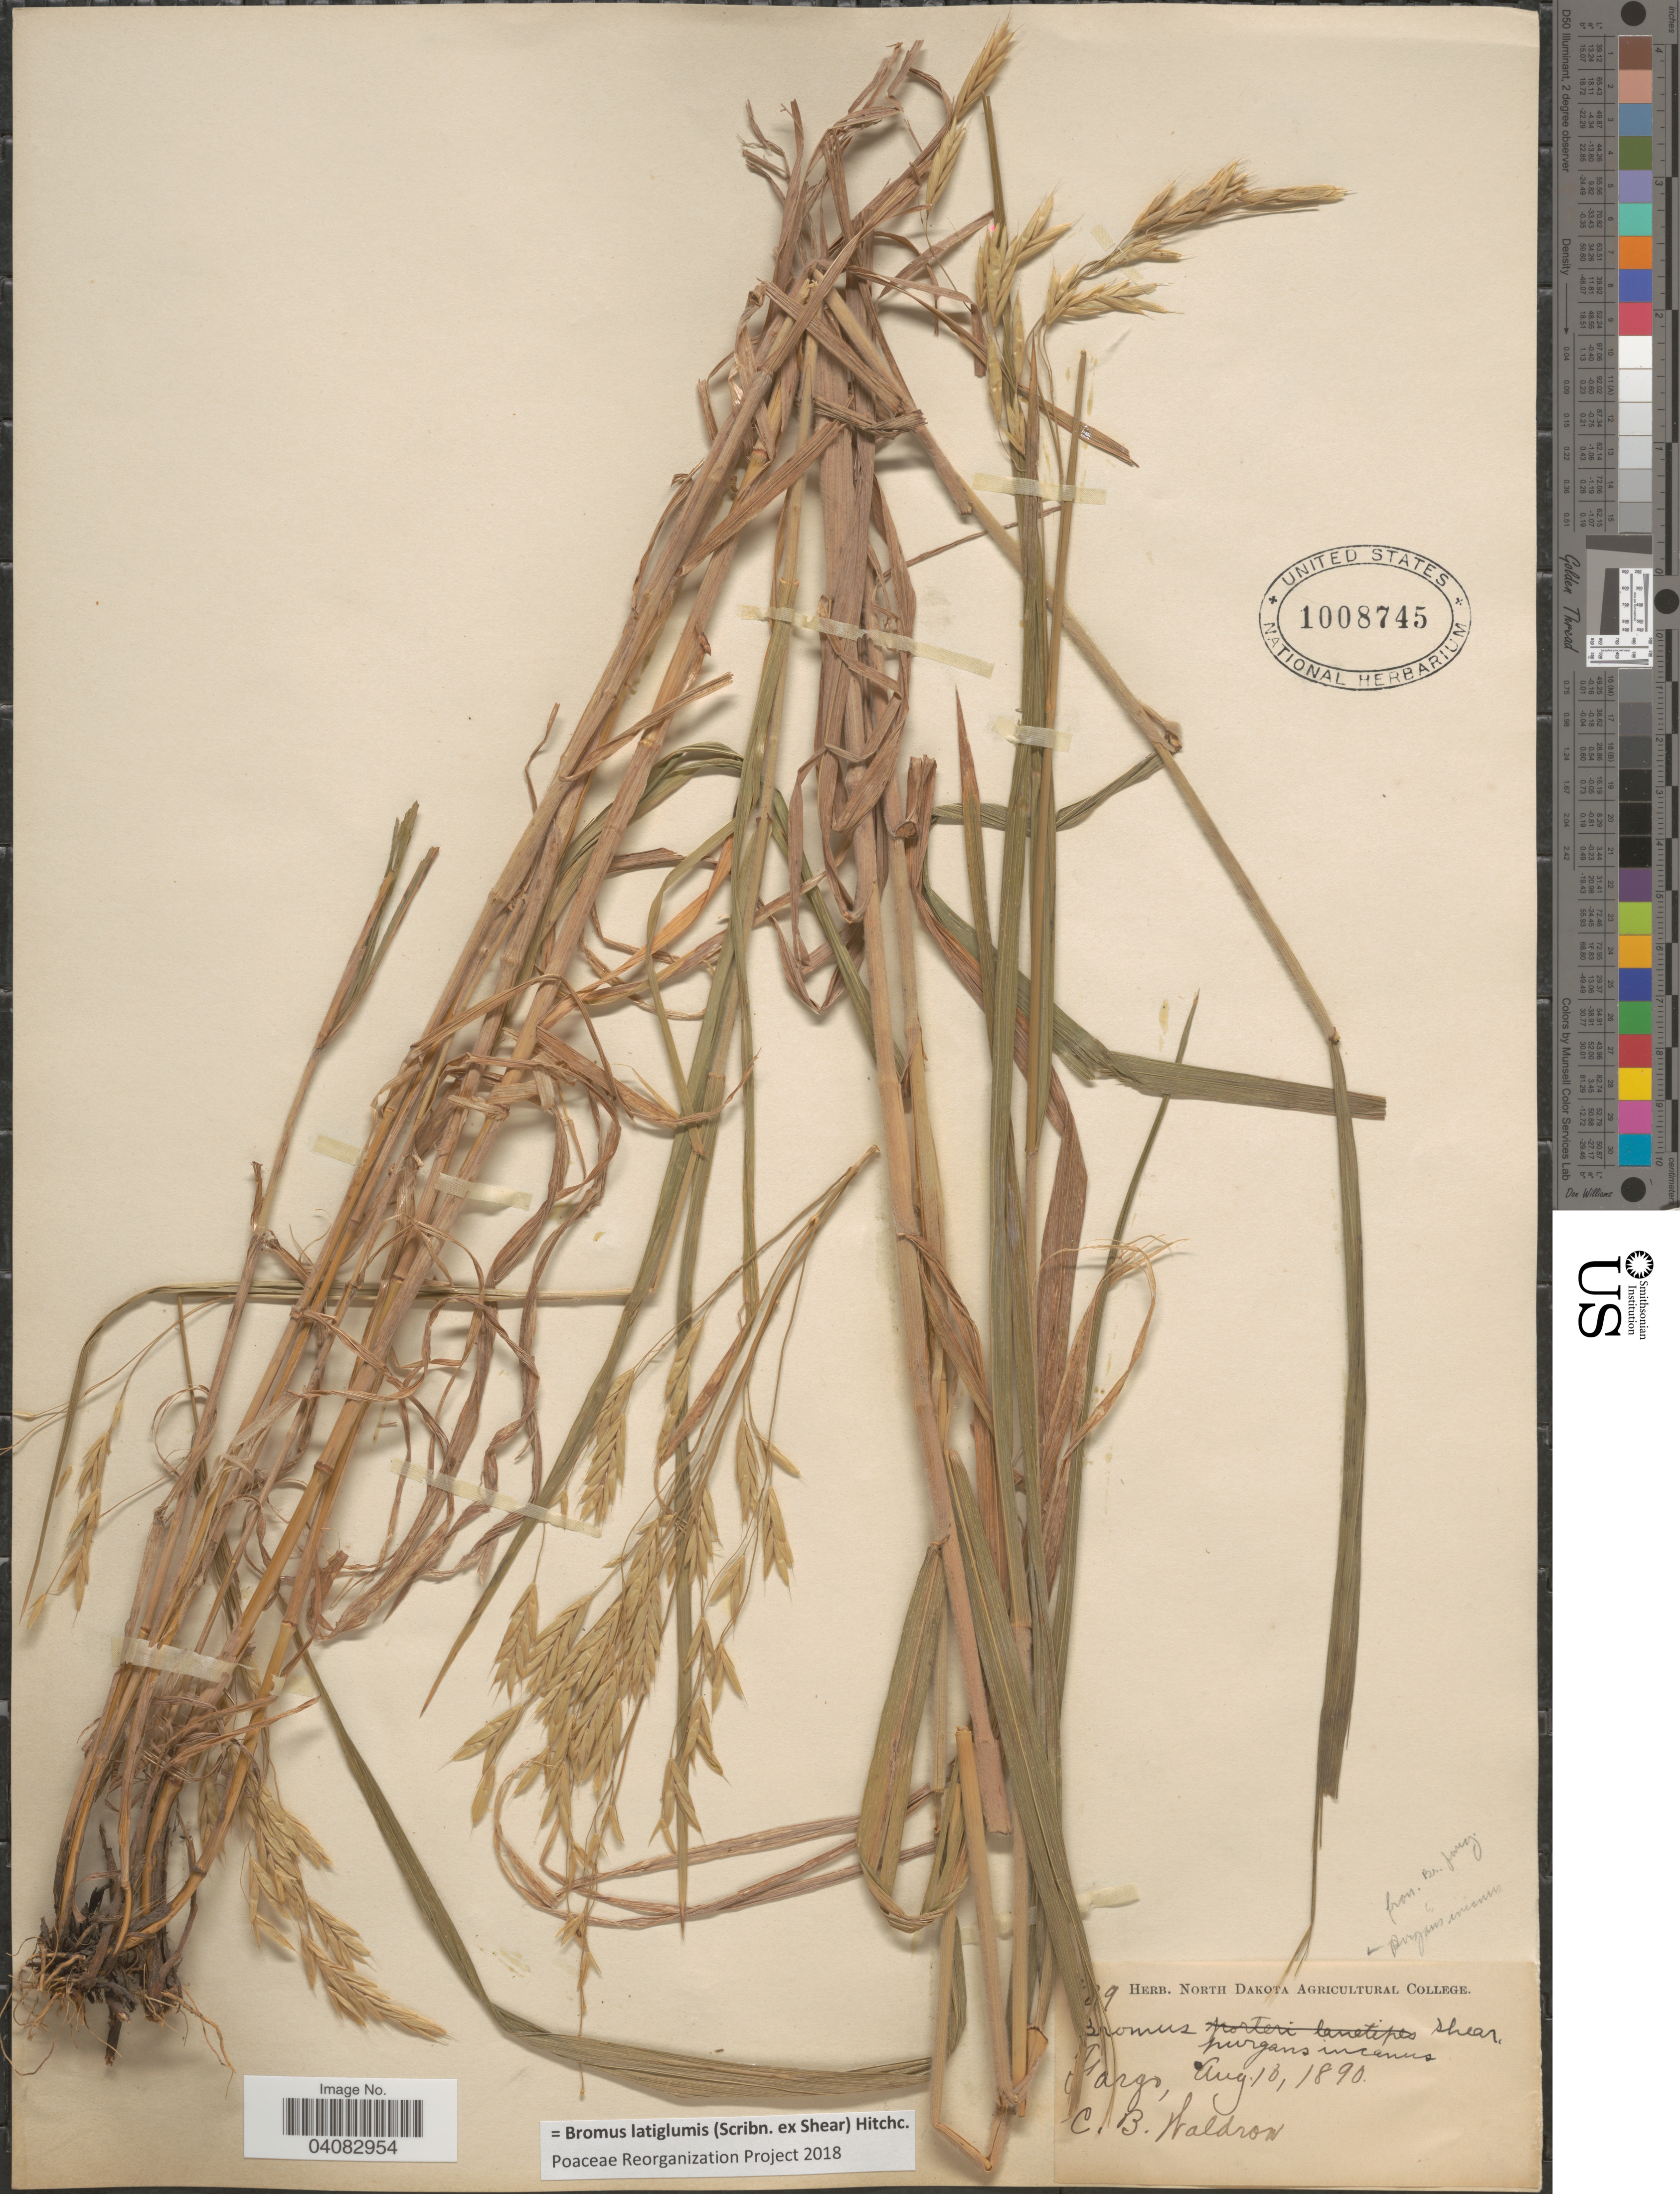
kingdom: Plantae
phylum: Tracheophyta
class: Liliopsida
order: Poales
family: Poaceae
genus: Bromus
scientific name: Bromus latiglumis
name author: (Scribn. ex Shear) Hitchc.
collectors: C. Waldron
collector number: !9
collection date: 1890-08-18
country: United States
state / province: North Dakota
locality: Fargo.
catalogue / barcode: US 1008745